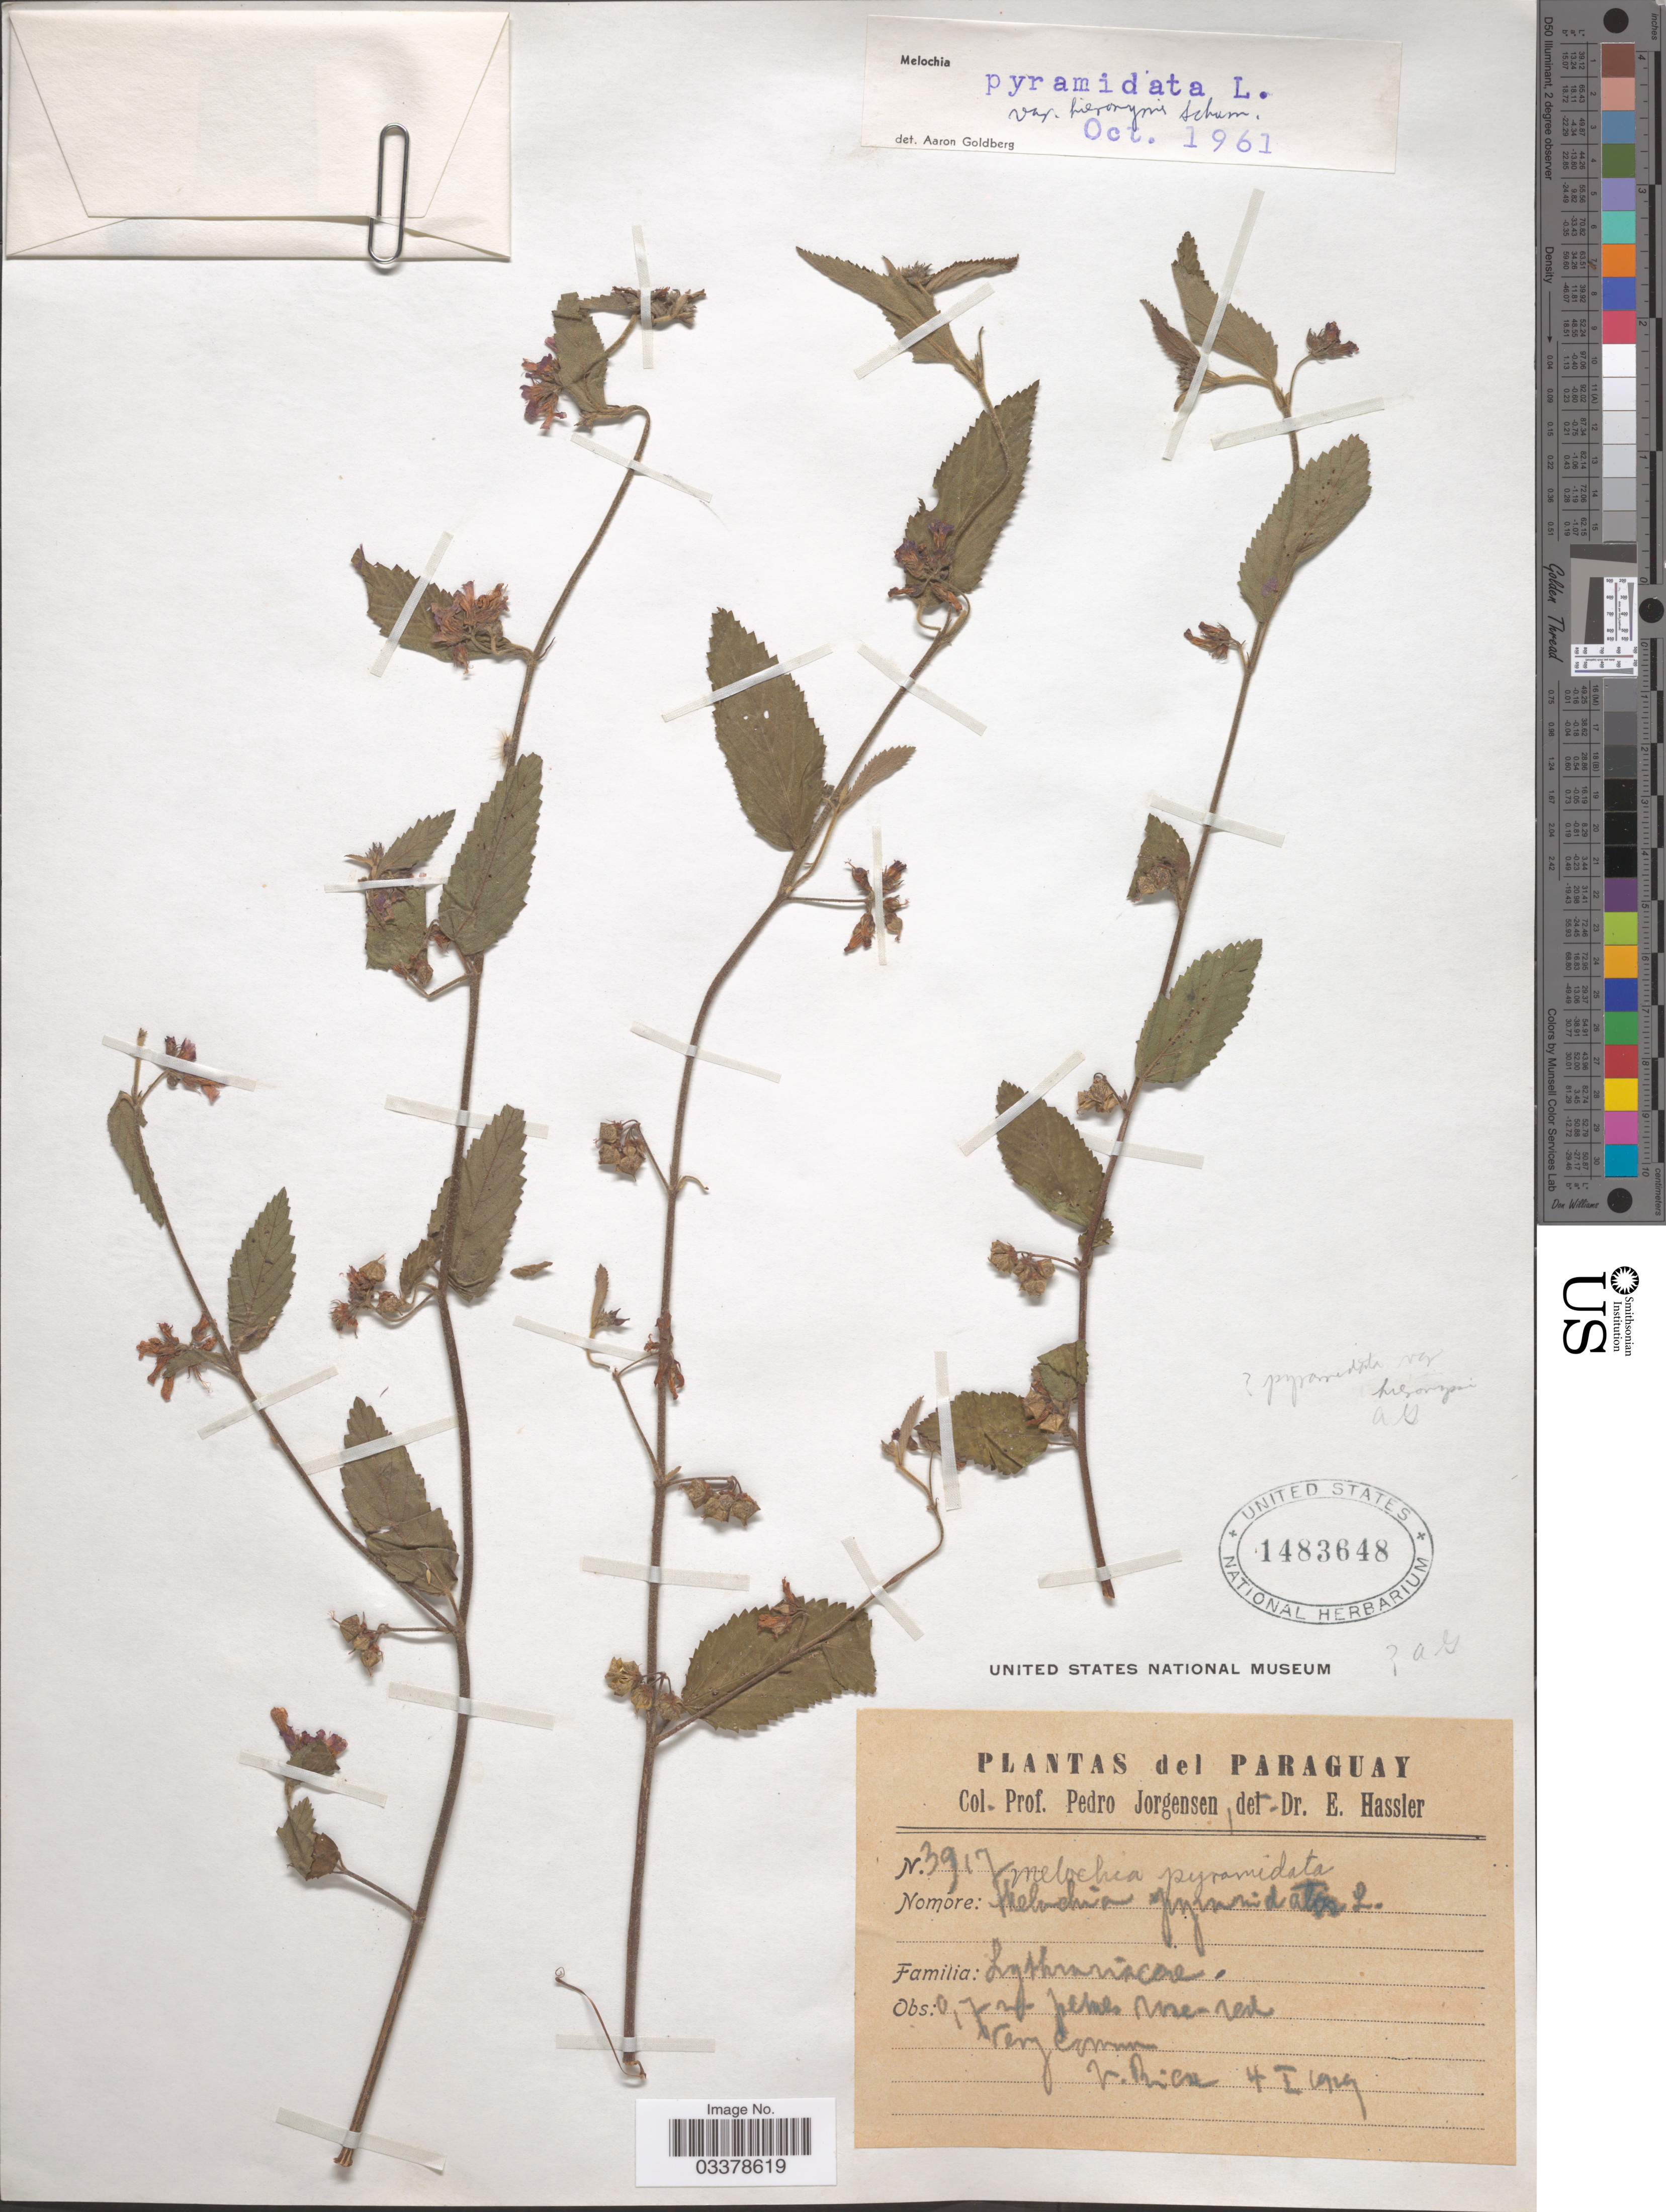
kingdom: Plantae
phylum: Tracheophyta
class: Magnoliopsida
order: Malvales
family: Malvaceae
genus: Melochia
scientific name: Melochia pyramidata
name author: L.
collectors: P. Jörgensen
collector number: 3917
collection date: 1929-01-04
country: Paraguay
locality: V. Rica.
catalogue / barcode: US 1483648